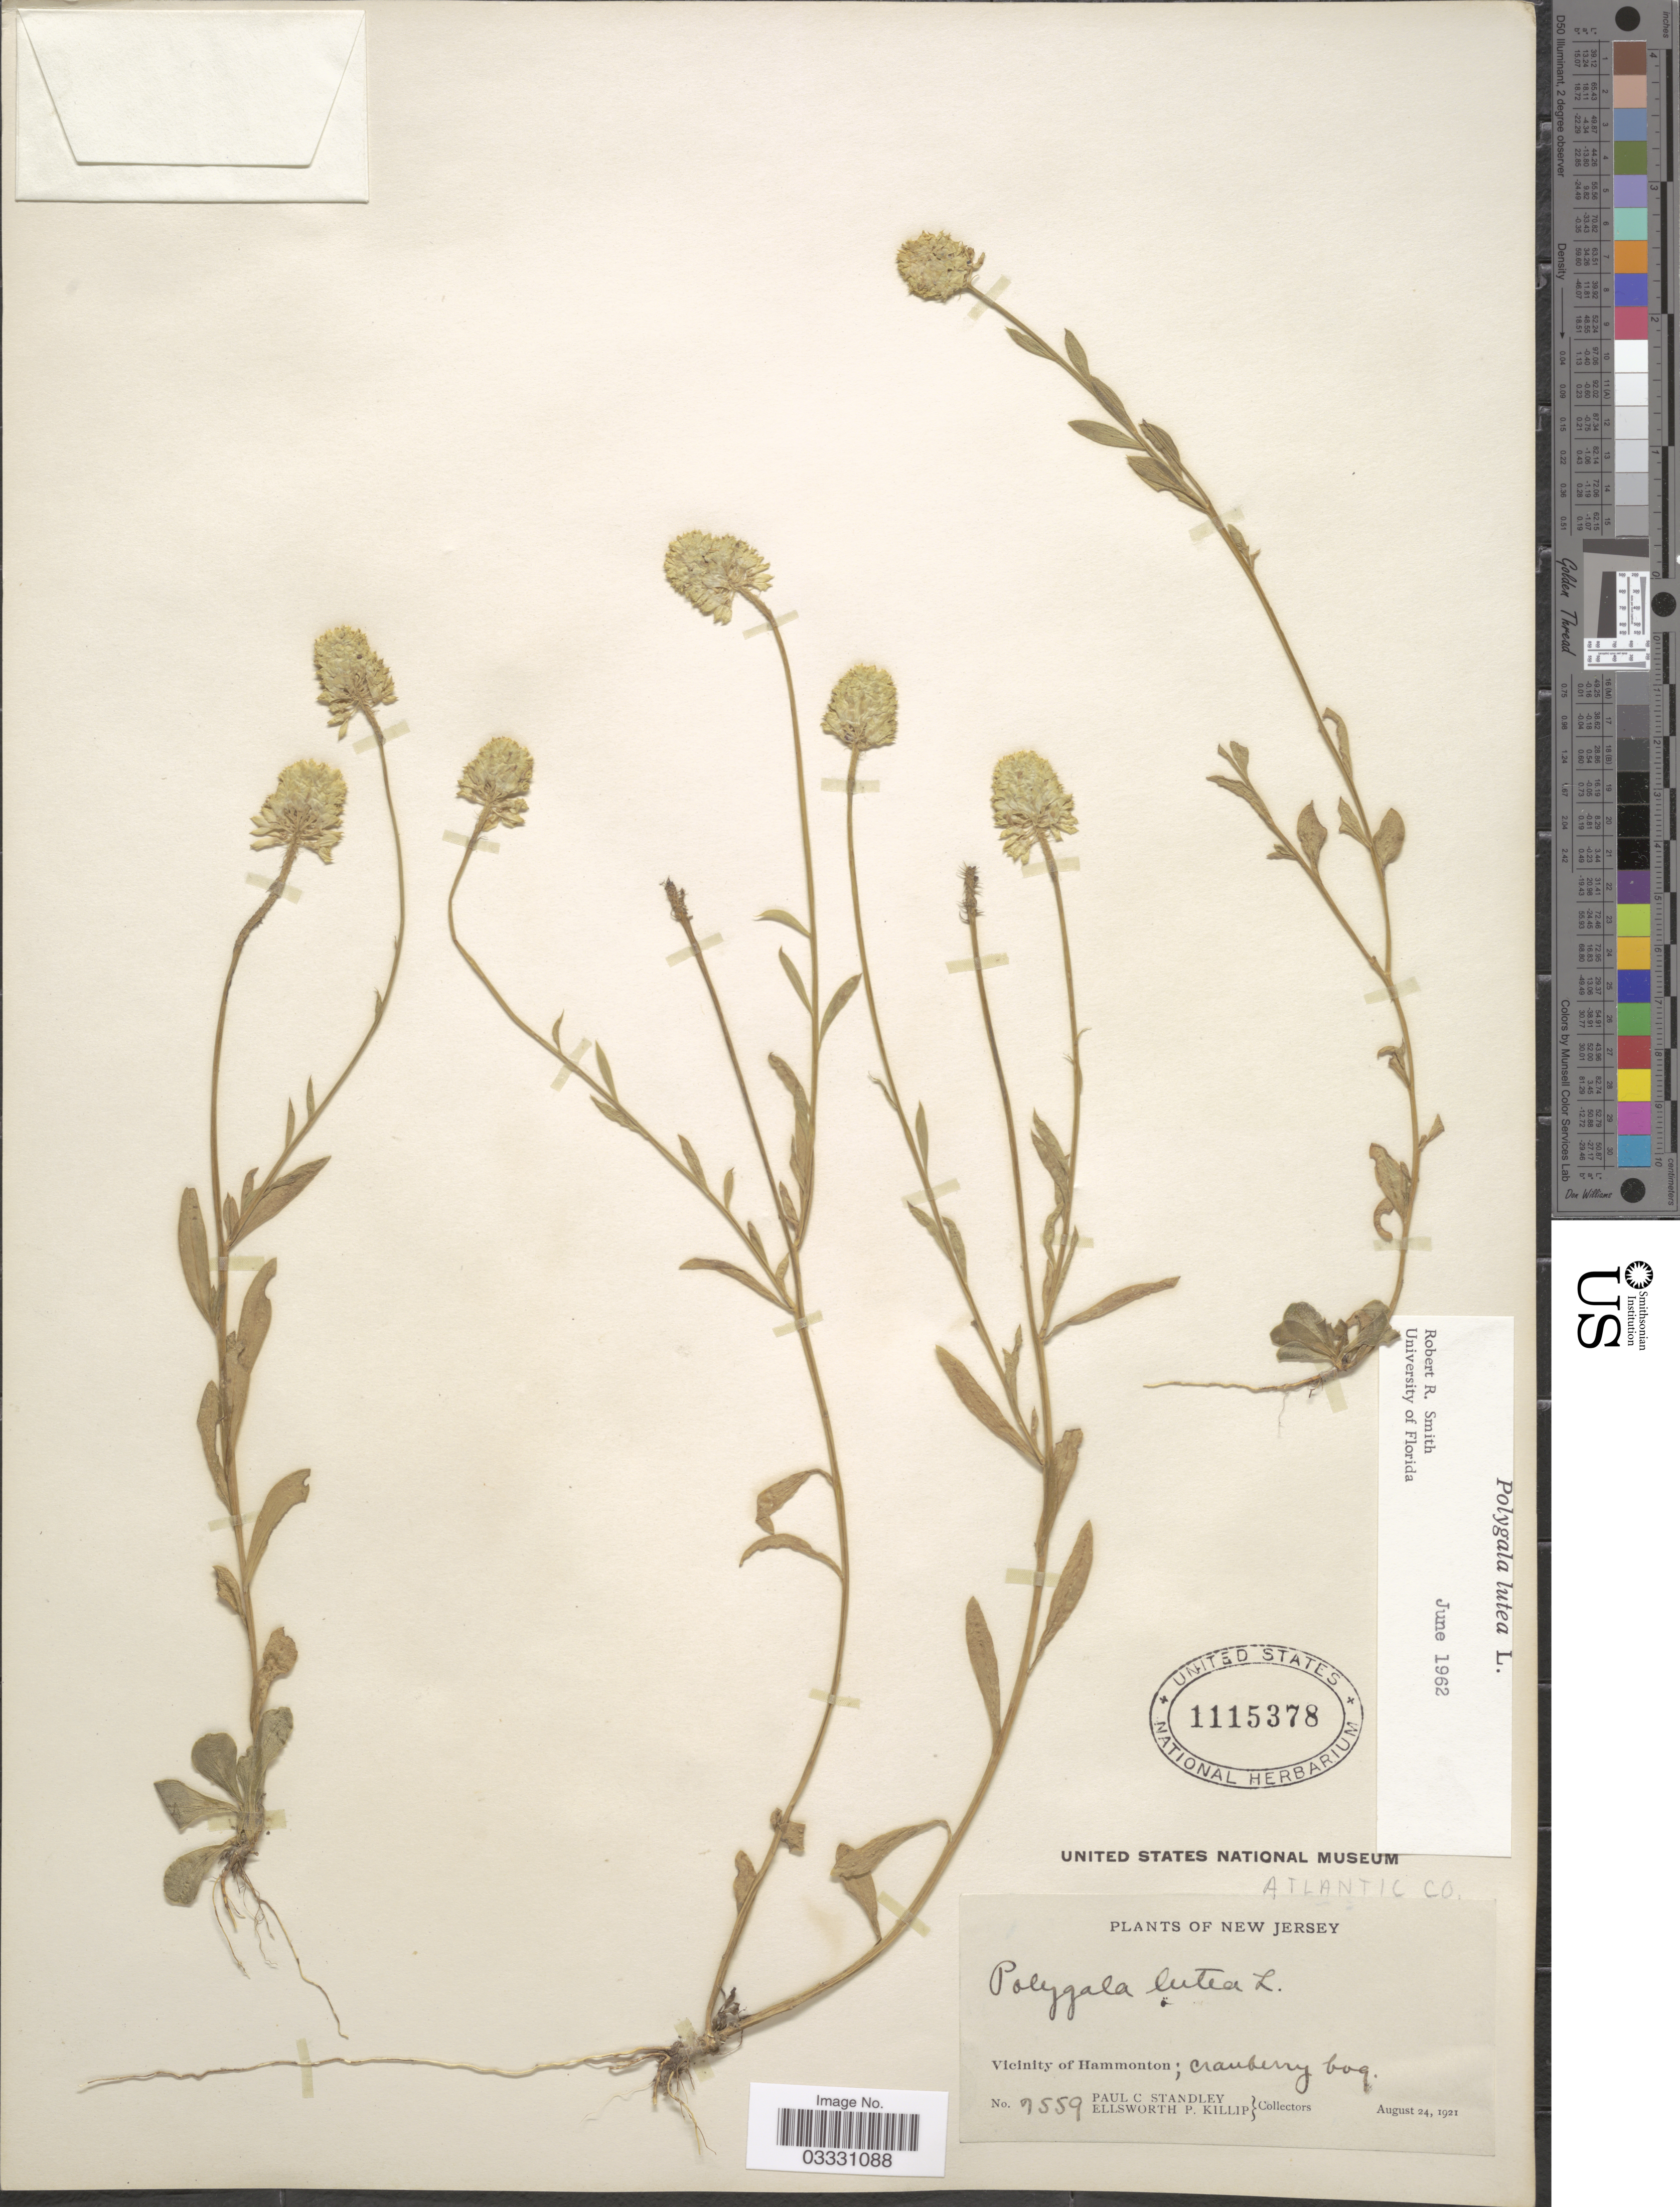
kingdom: Plantae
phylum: Tracheophyta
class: Magnoliopsida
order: Fabales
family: Polygalaceae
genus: Polygala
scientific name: Polygala lutea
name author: L.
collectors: P. C. Standley & E. P. Killip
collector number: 7559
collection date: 1921-08-24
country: United States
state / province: New Jersey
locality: Atlantic Co. Vicinity of Hammonton.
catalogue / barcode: US 1115378